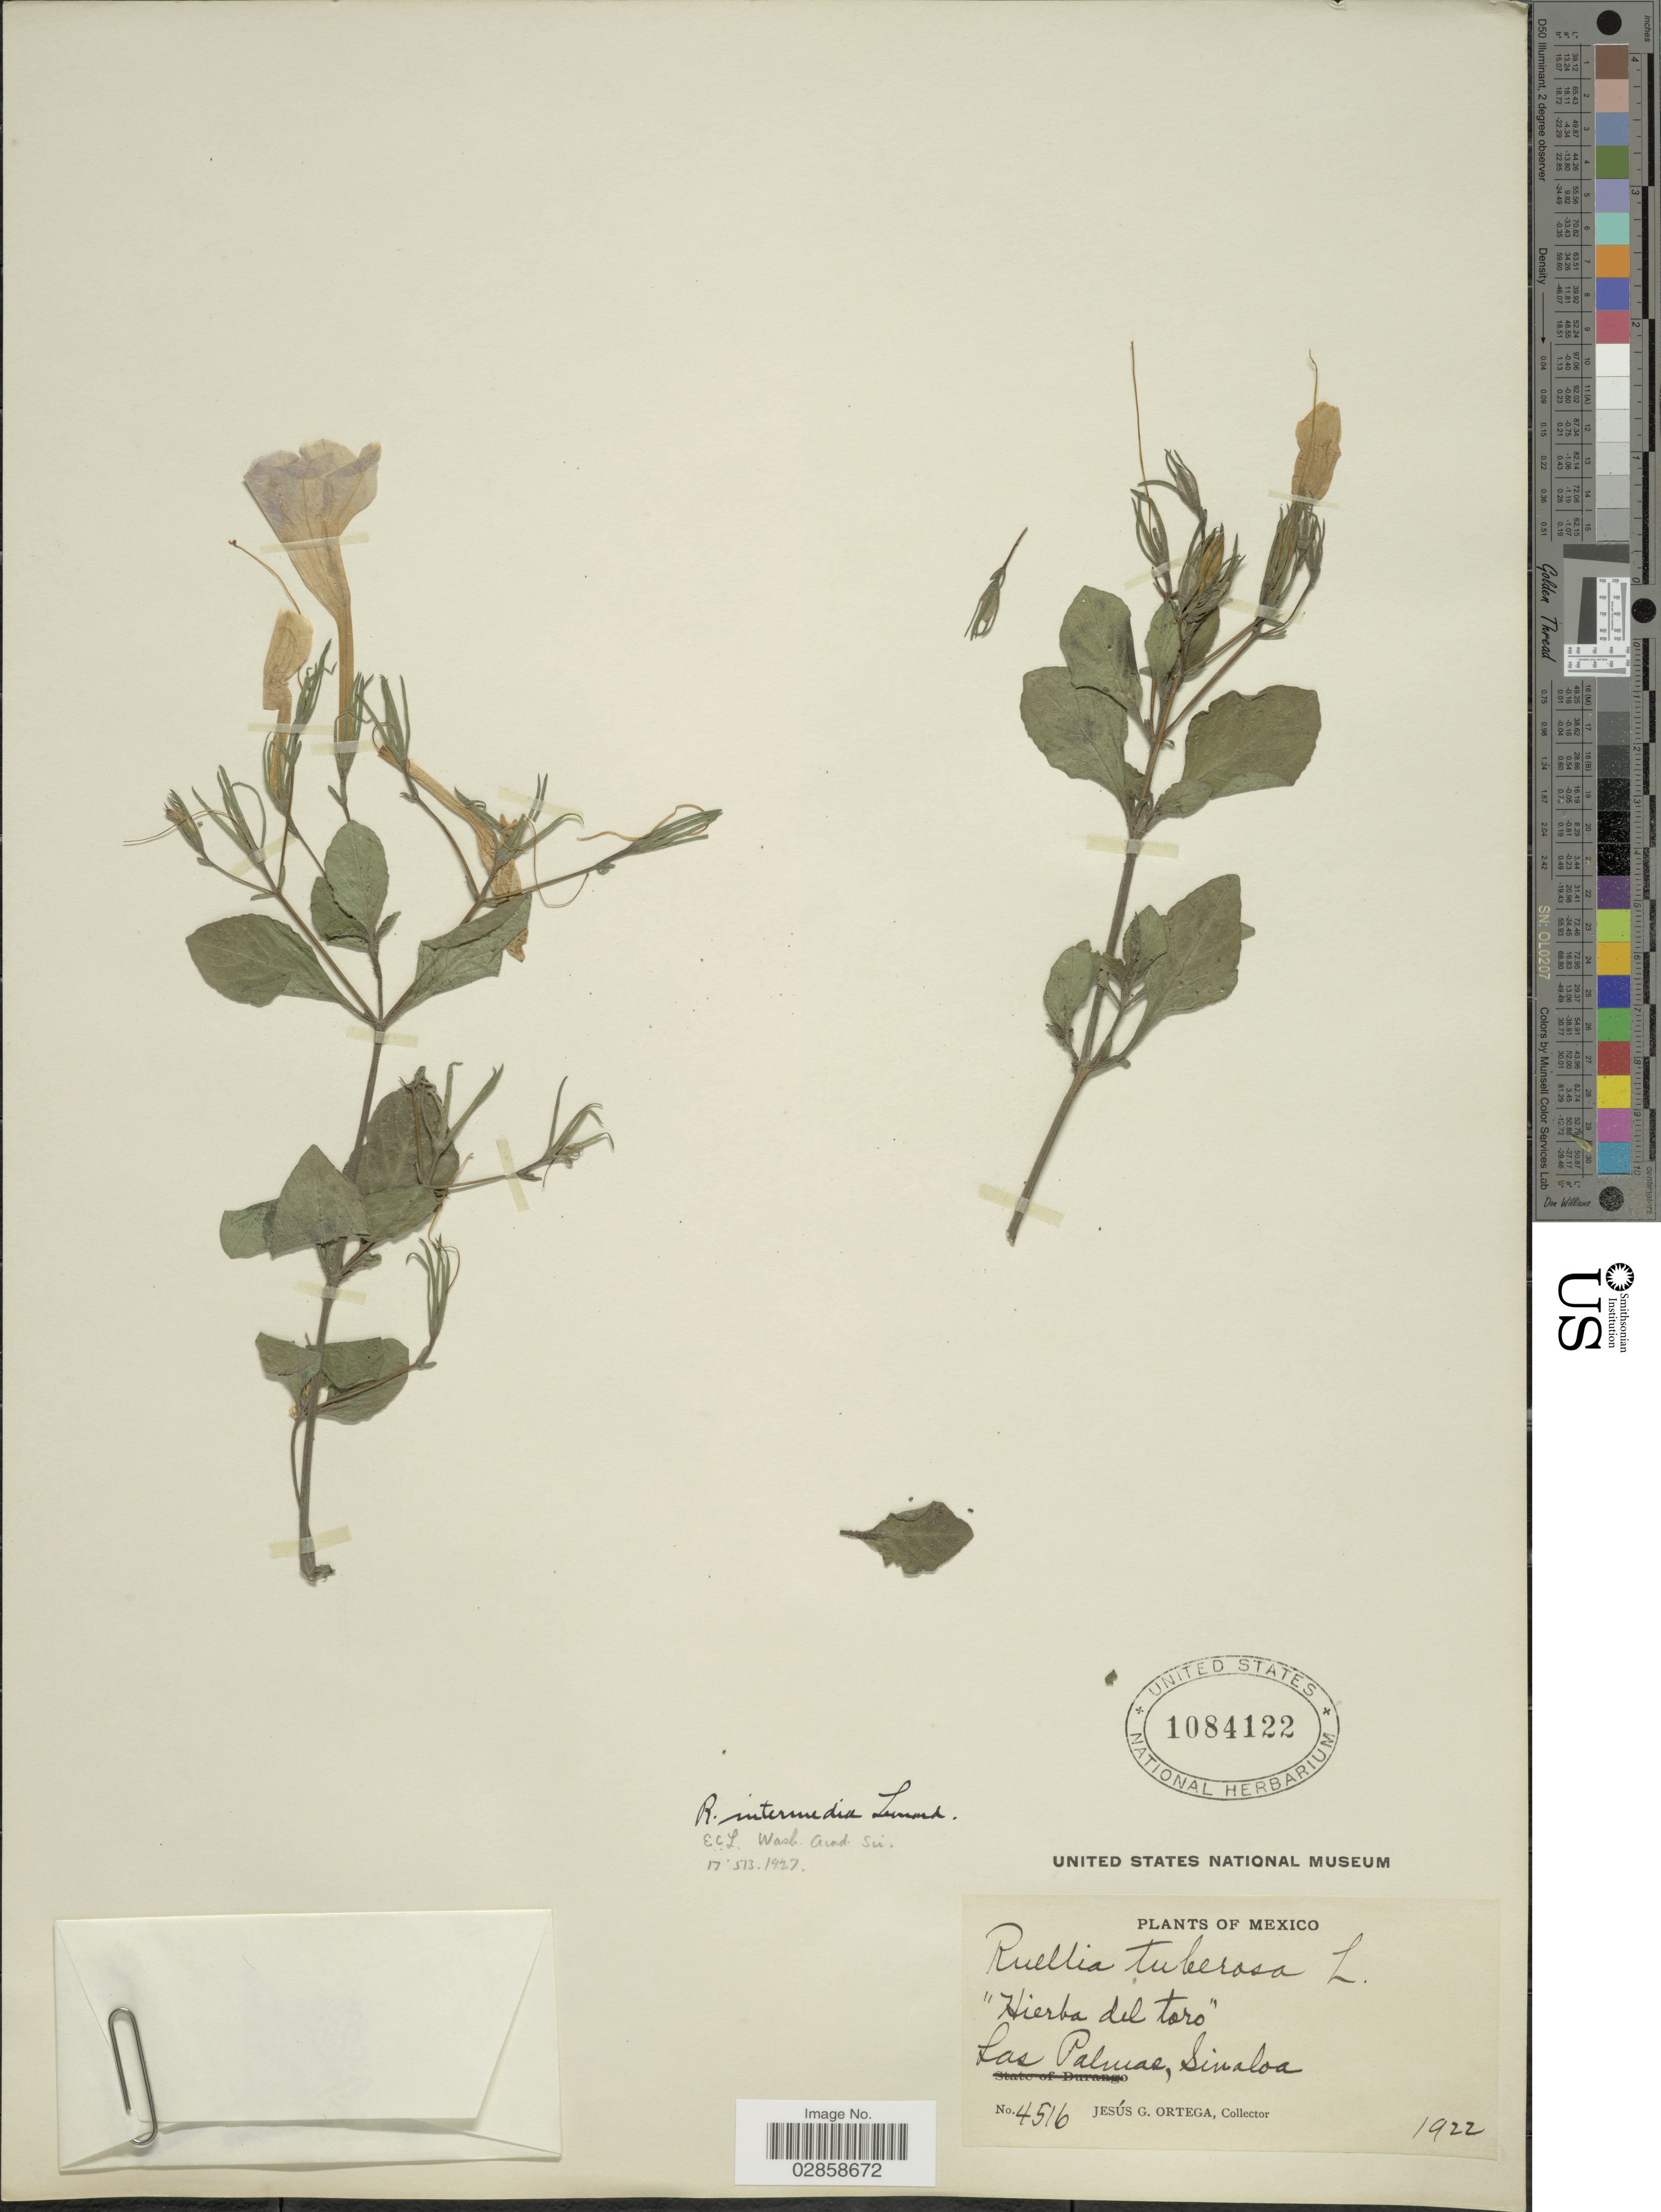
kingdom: Plantae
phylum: Tracheophyta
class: Magnoliopsida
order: Lamiales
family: Acanthaceae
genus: Ruellia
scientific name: Ruellia intermedia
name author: Leonard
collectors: J. Ortega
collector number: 4516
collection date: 1922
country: Mexico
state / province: Sinaloa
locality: Las Palmas.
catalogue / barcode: US 1084122